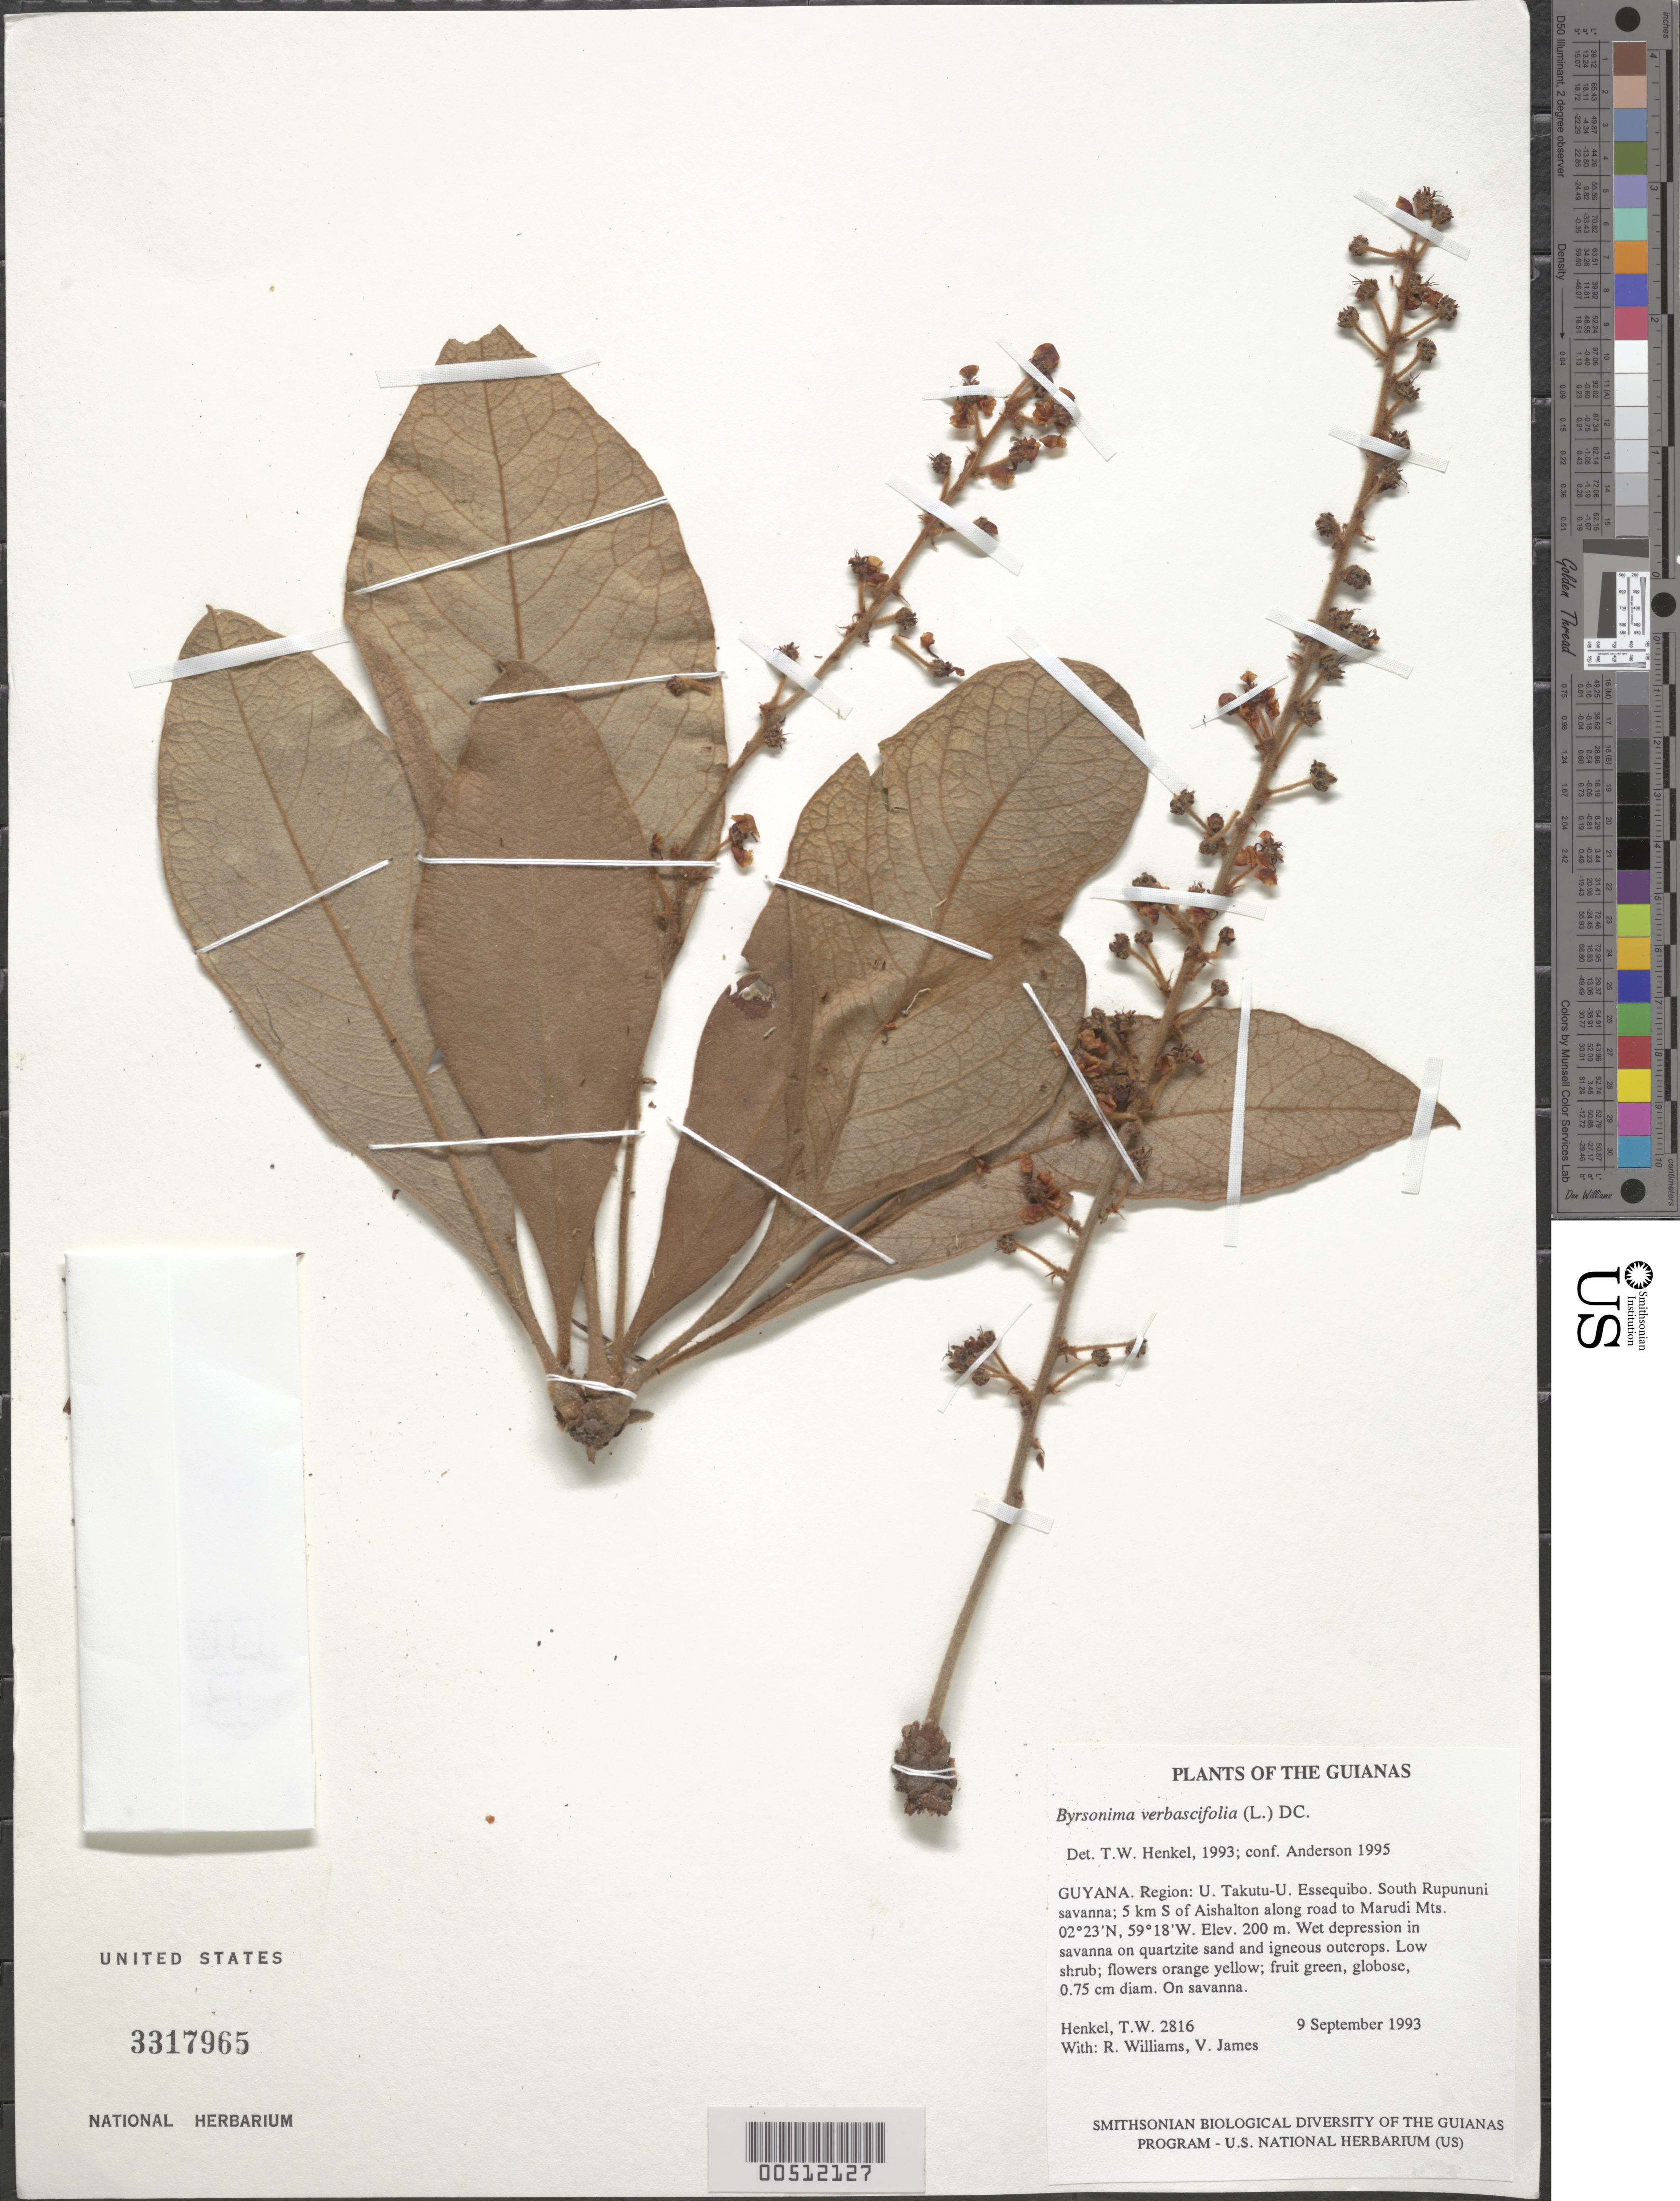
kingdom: Plantae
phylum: Tracheophyta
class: Magnoliopsida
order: Malpighiales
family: Malpighiaceae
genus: Byrsonima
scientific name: Byrsonima verbascifolia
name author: (L.) DC.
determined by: Anderson, --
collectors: T. Henkel, R. Williams & V. James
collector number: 2816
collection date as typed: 9 September 1993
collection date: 1993-09-09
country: Guyana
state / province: U. Takutu-U. Essequibo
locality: South Rupununi savanna; 5 km S of Aishalton along road to Marudi Mts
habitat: Wet depression in savanna on quartzite sand and igneous outcrops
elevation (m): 200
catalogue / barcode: US 3317965